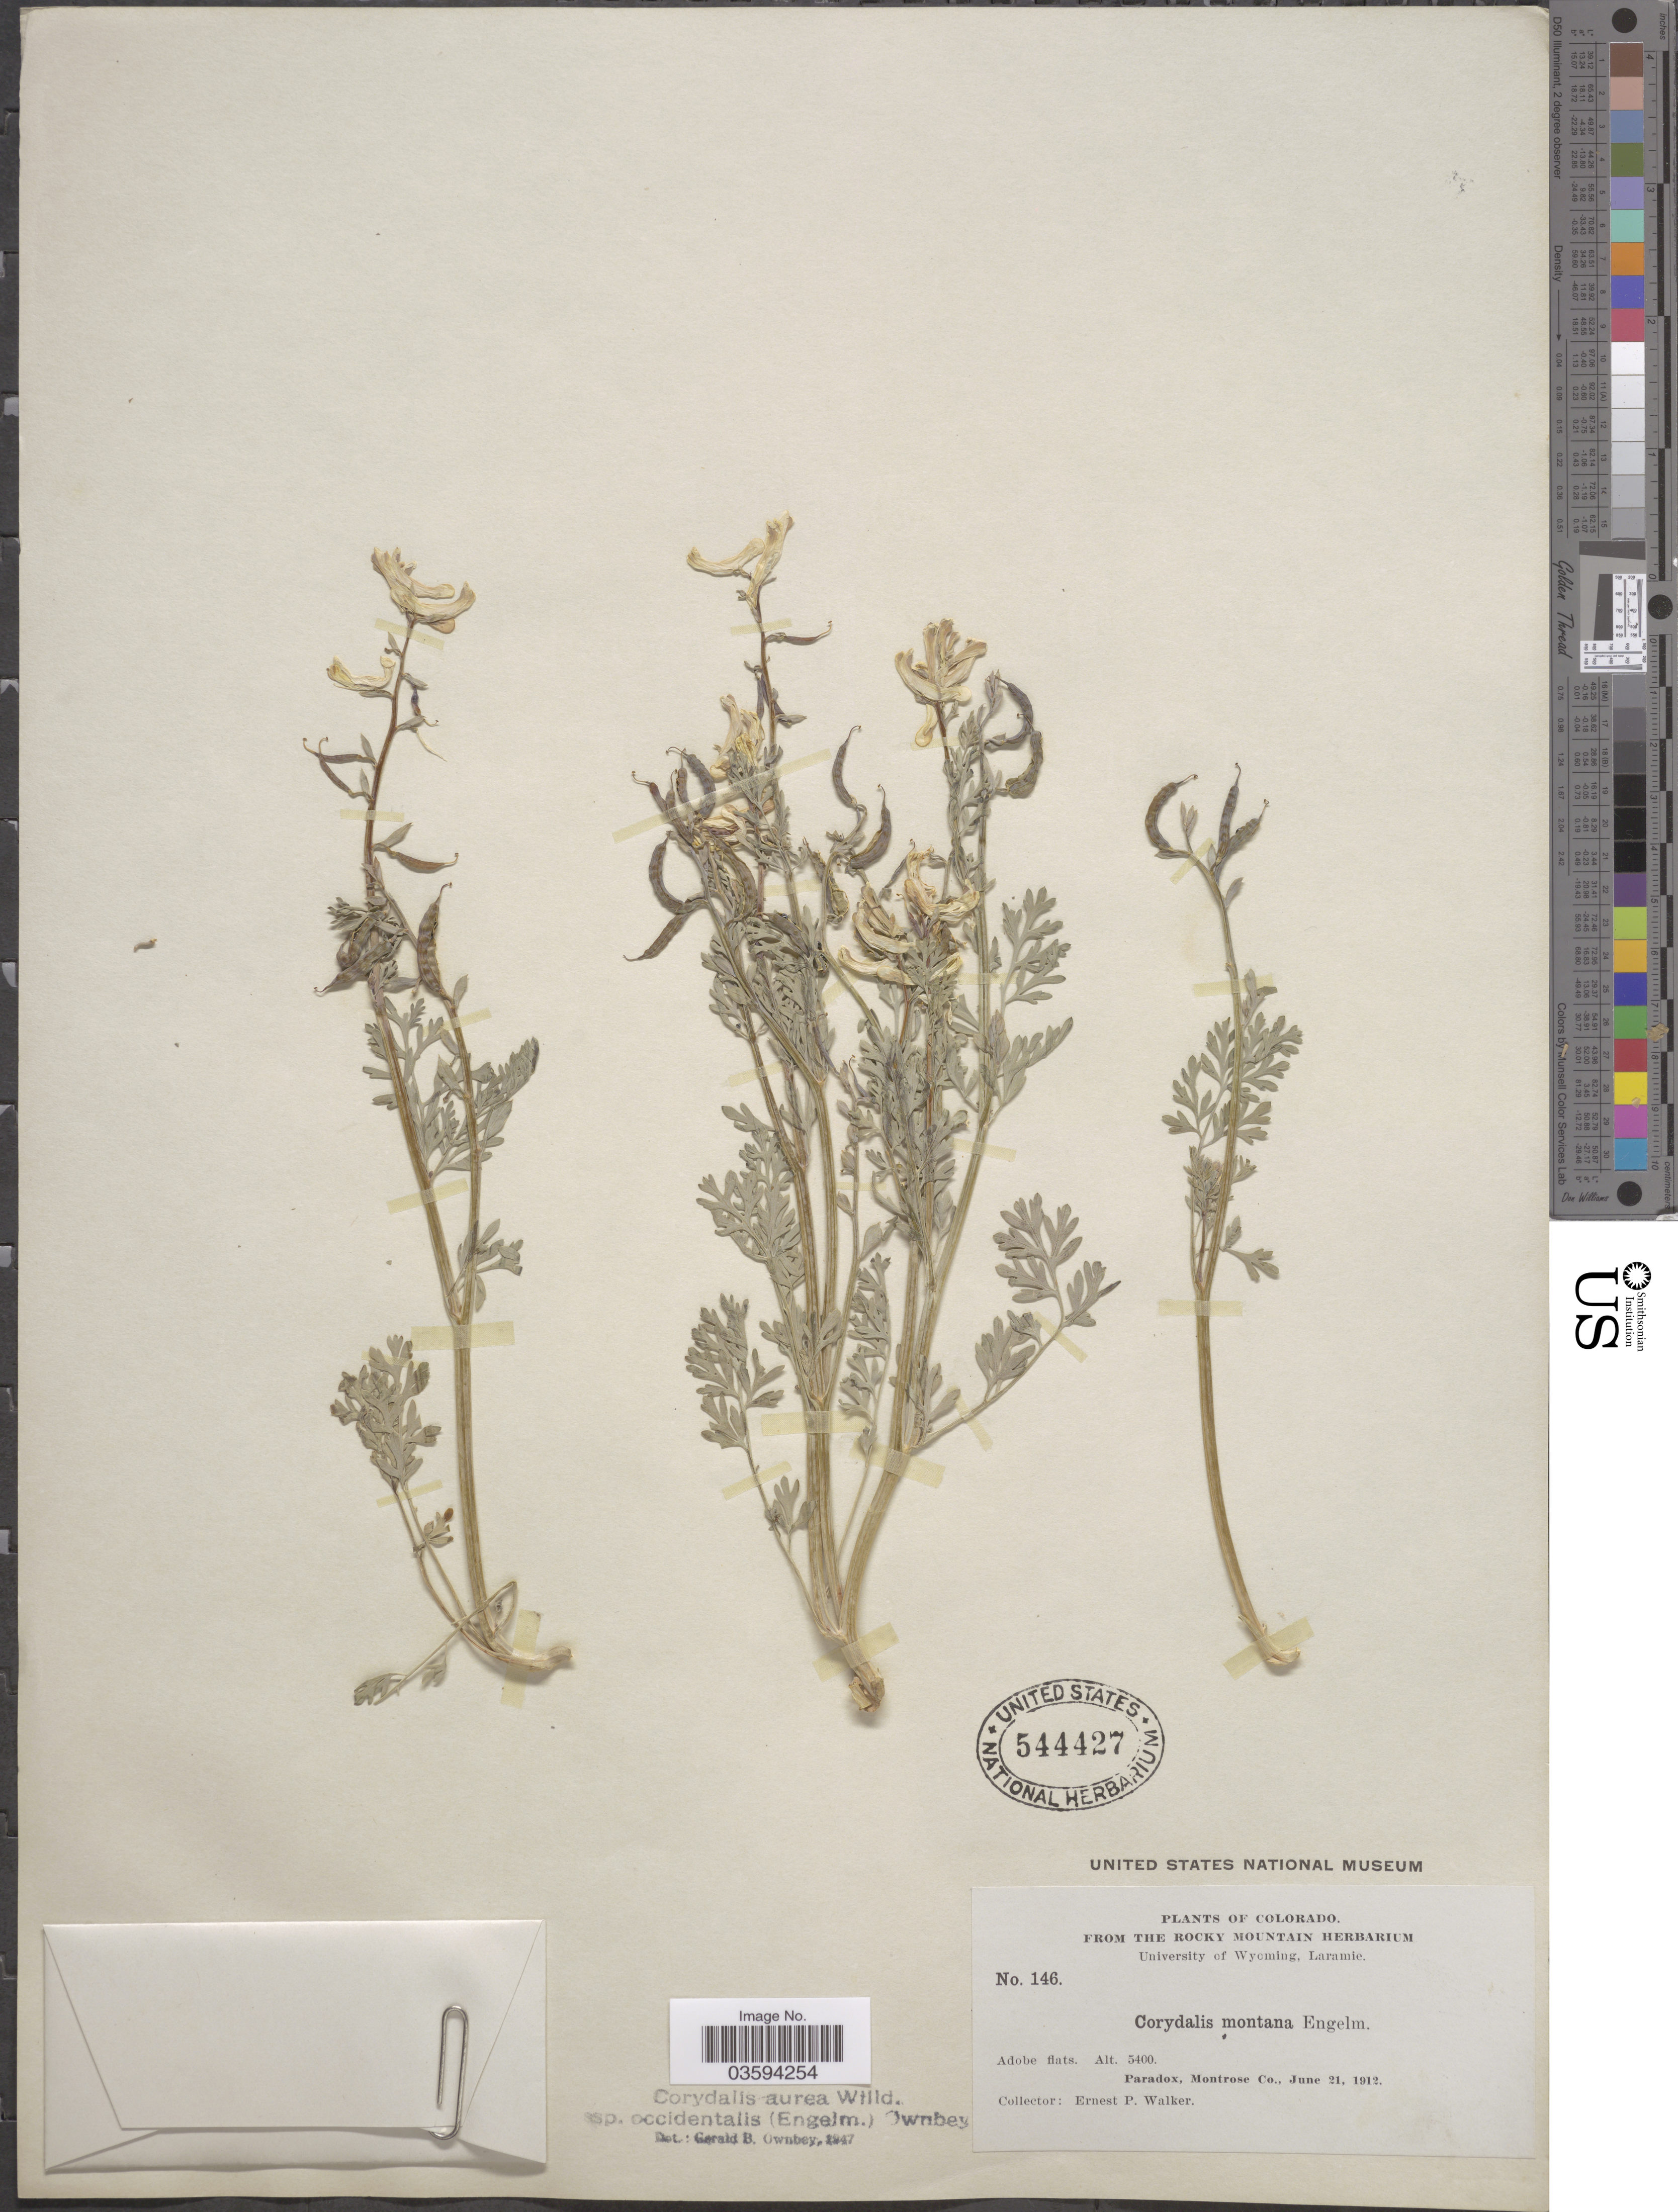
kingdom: Plantae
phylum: Tracheophyta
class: Magnoliopsida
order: Ranunculales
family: Papaveraceae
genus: Corydalis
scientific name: Corydalis aurea subsp. occidentalis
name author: Willd.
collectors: E. P. Walker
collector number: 146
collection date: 1912-06-21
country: United States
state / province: Colorado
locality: Paradox, Montrose Co.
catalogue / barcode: US 544427